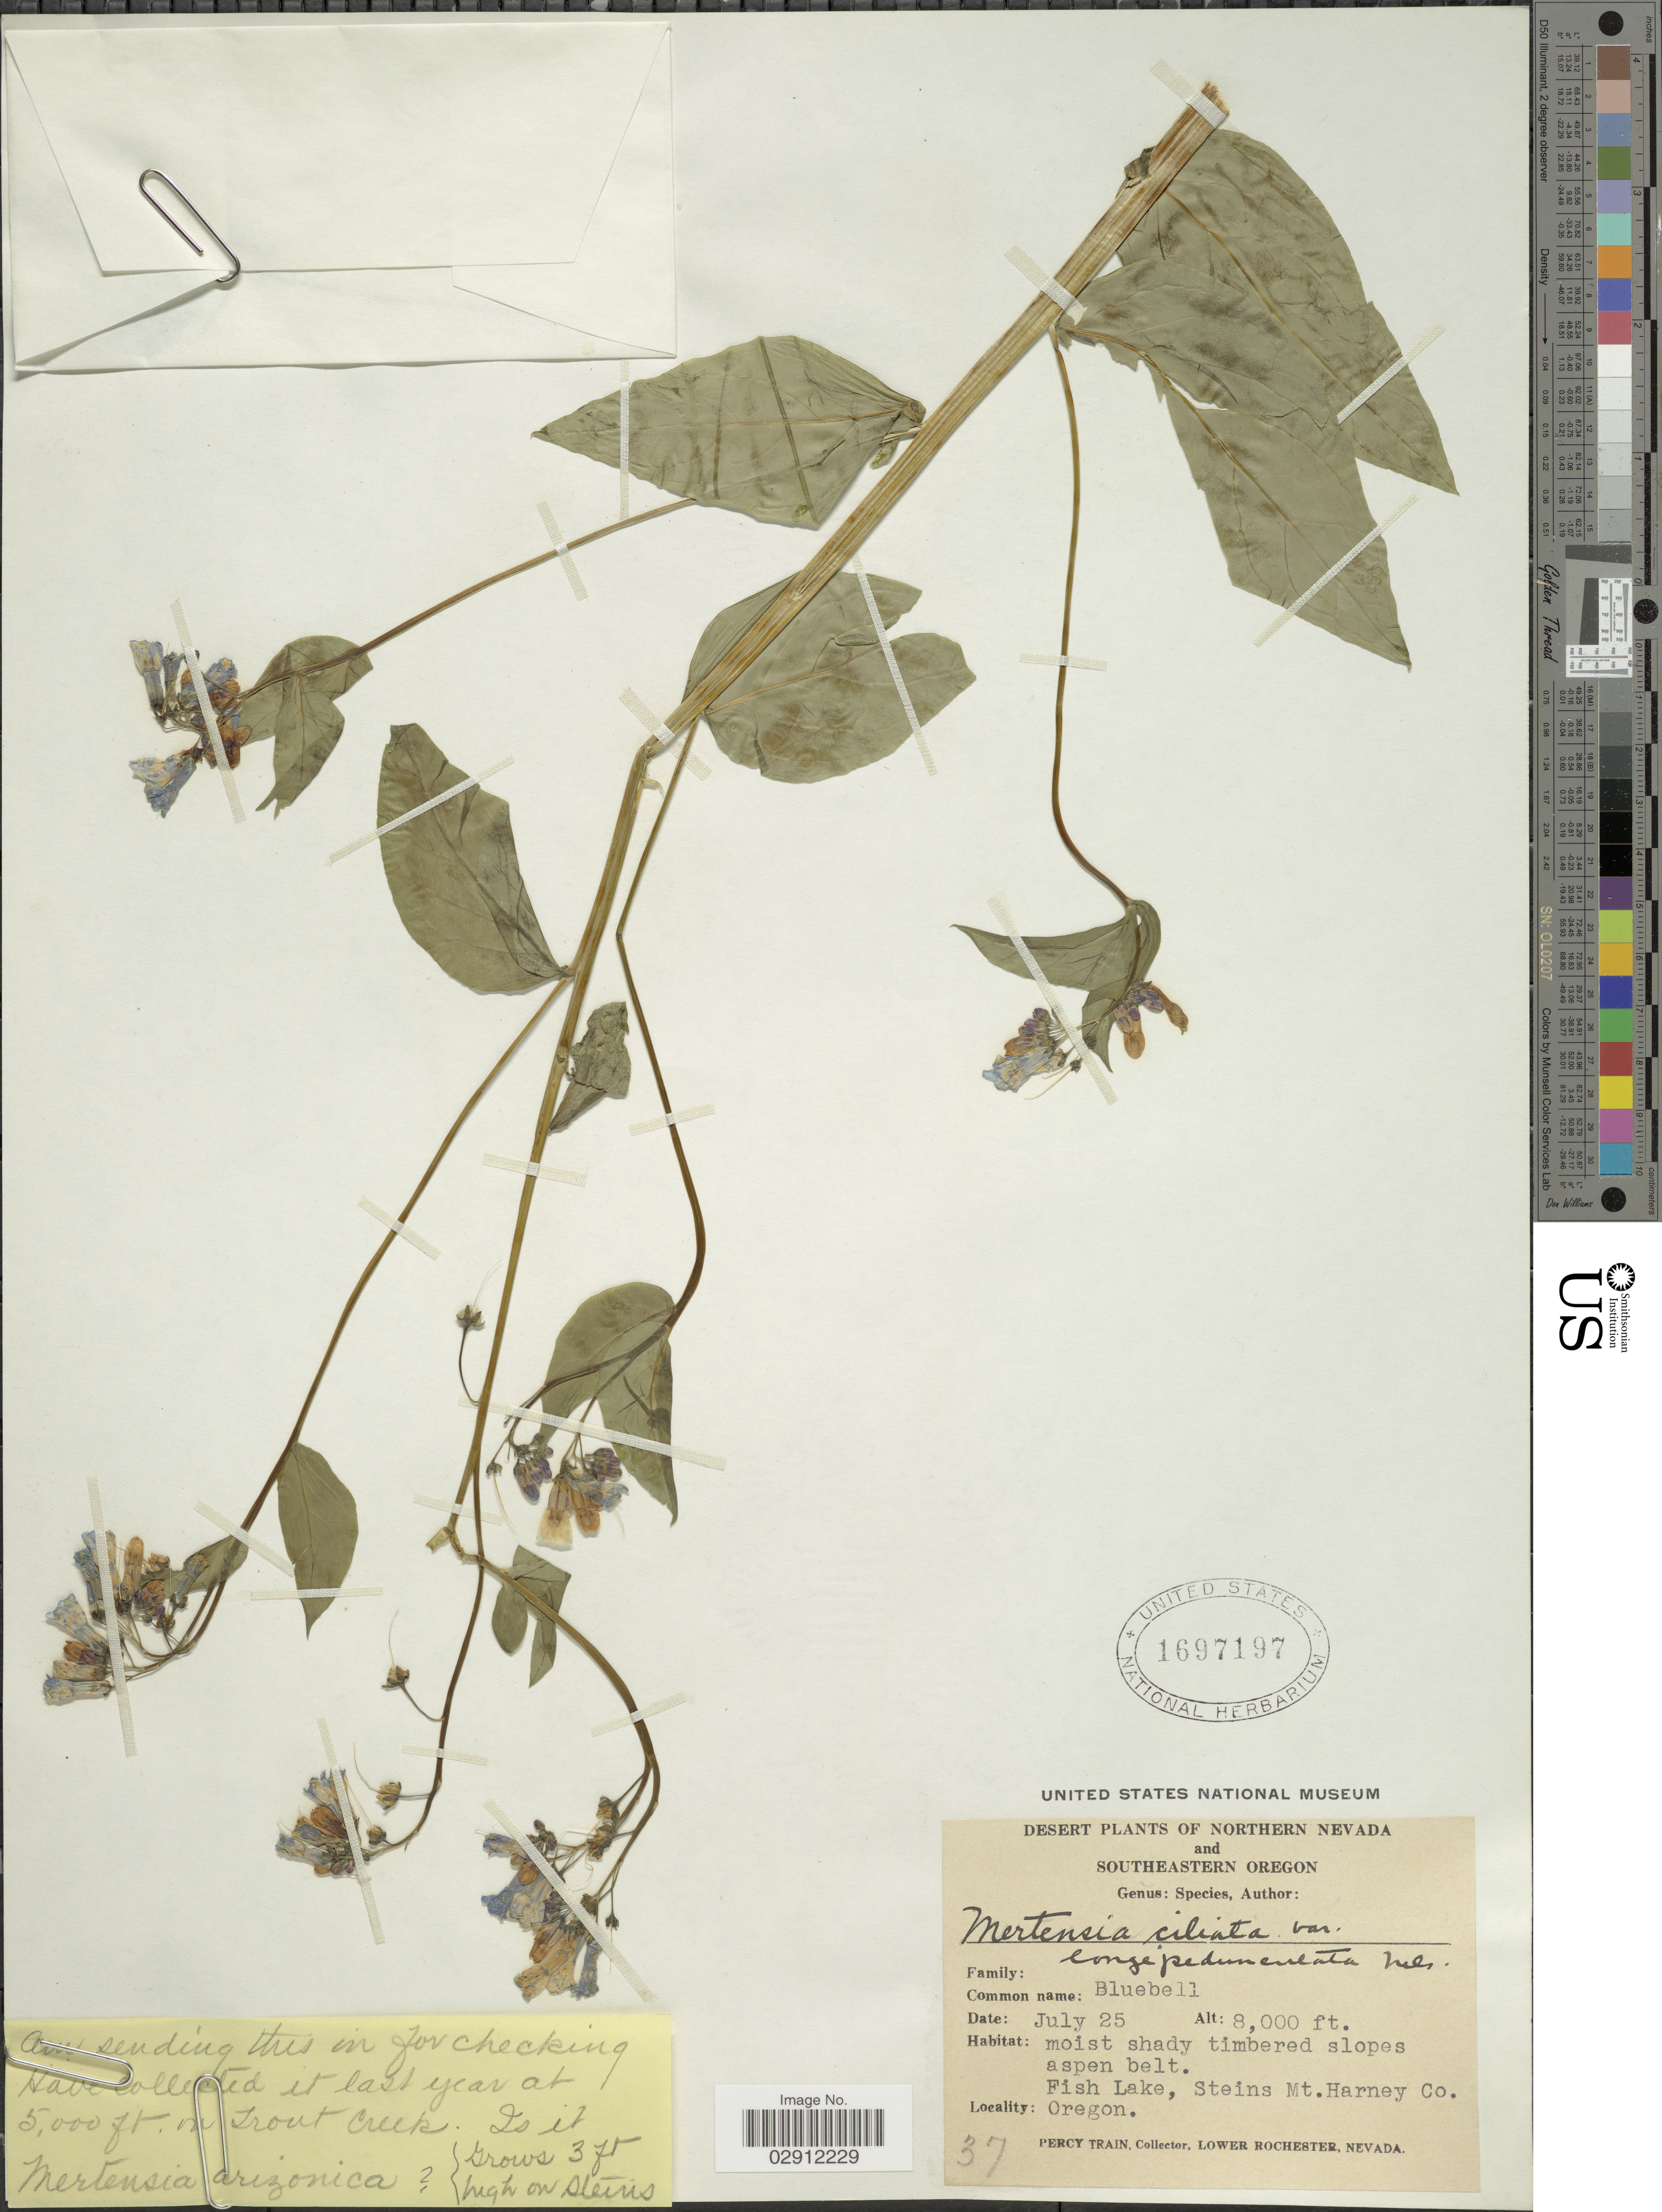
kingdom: Plantae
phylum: Tracheophyta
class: Magnoliopsida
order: Boraginales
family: Boraginaceae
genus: Mertensia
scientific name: Mertensia ciliata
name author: (James) G. Don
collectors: P. Train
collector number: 37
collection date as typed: Transcribed d/m/y: /7/25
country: United States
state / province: Oregon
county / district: Harney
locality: Southeastern Oregon. Fish Lake, Steins Mt. Harney Co.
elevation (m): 2438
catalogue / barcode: US 1697197